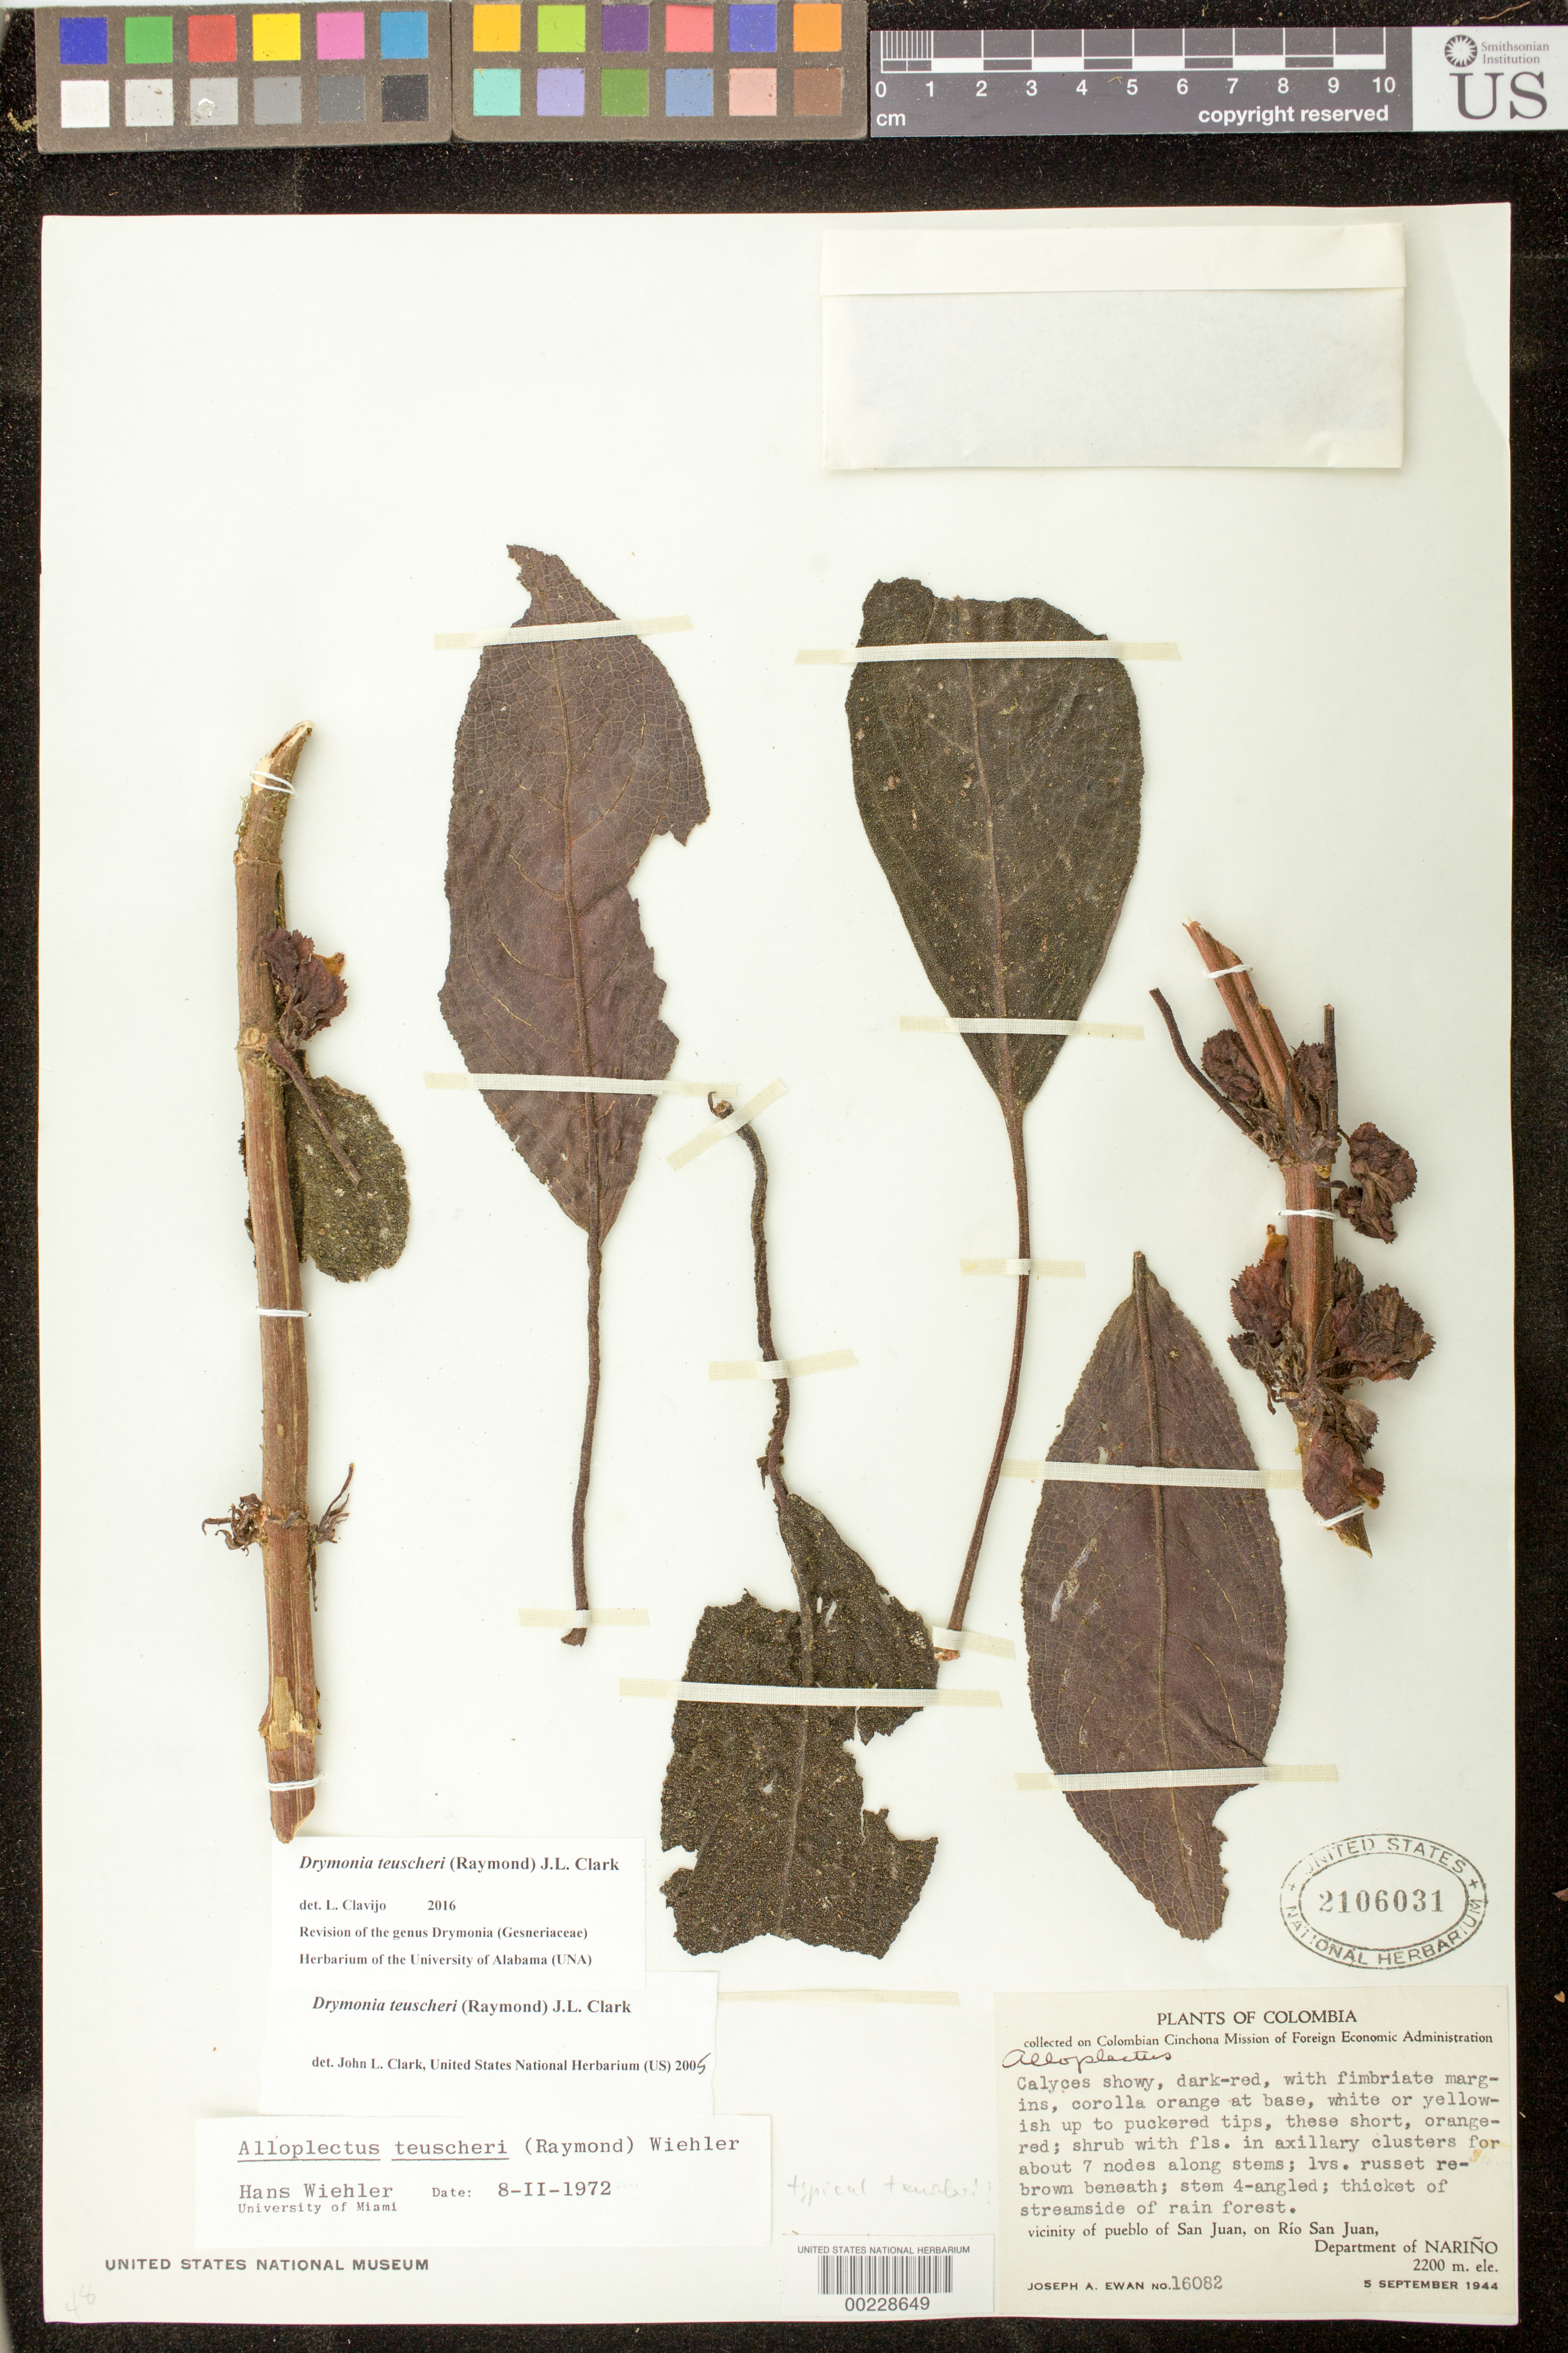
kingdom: Plantae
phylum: Tracheophyta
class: Magnoliopsida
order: Lamiales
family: Gesneriaceae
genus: Drymonia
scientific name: Drymonia teuscheri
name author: (Raymond) J.L. Clark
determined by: Clark, J. L., (SEL), The Marie Selby Botanical Garden (UNITED STATES)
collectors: J. A. Ewan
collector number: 16082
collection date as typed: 05 Sep 1944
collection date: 1944-09-05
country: Colombia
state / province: Nariño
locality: Vicinity of Pueblo of San Juan, on Rio San Juan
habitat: Thicket of streamside of rain forest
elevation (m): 2200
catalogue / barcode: US 2106031